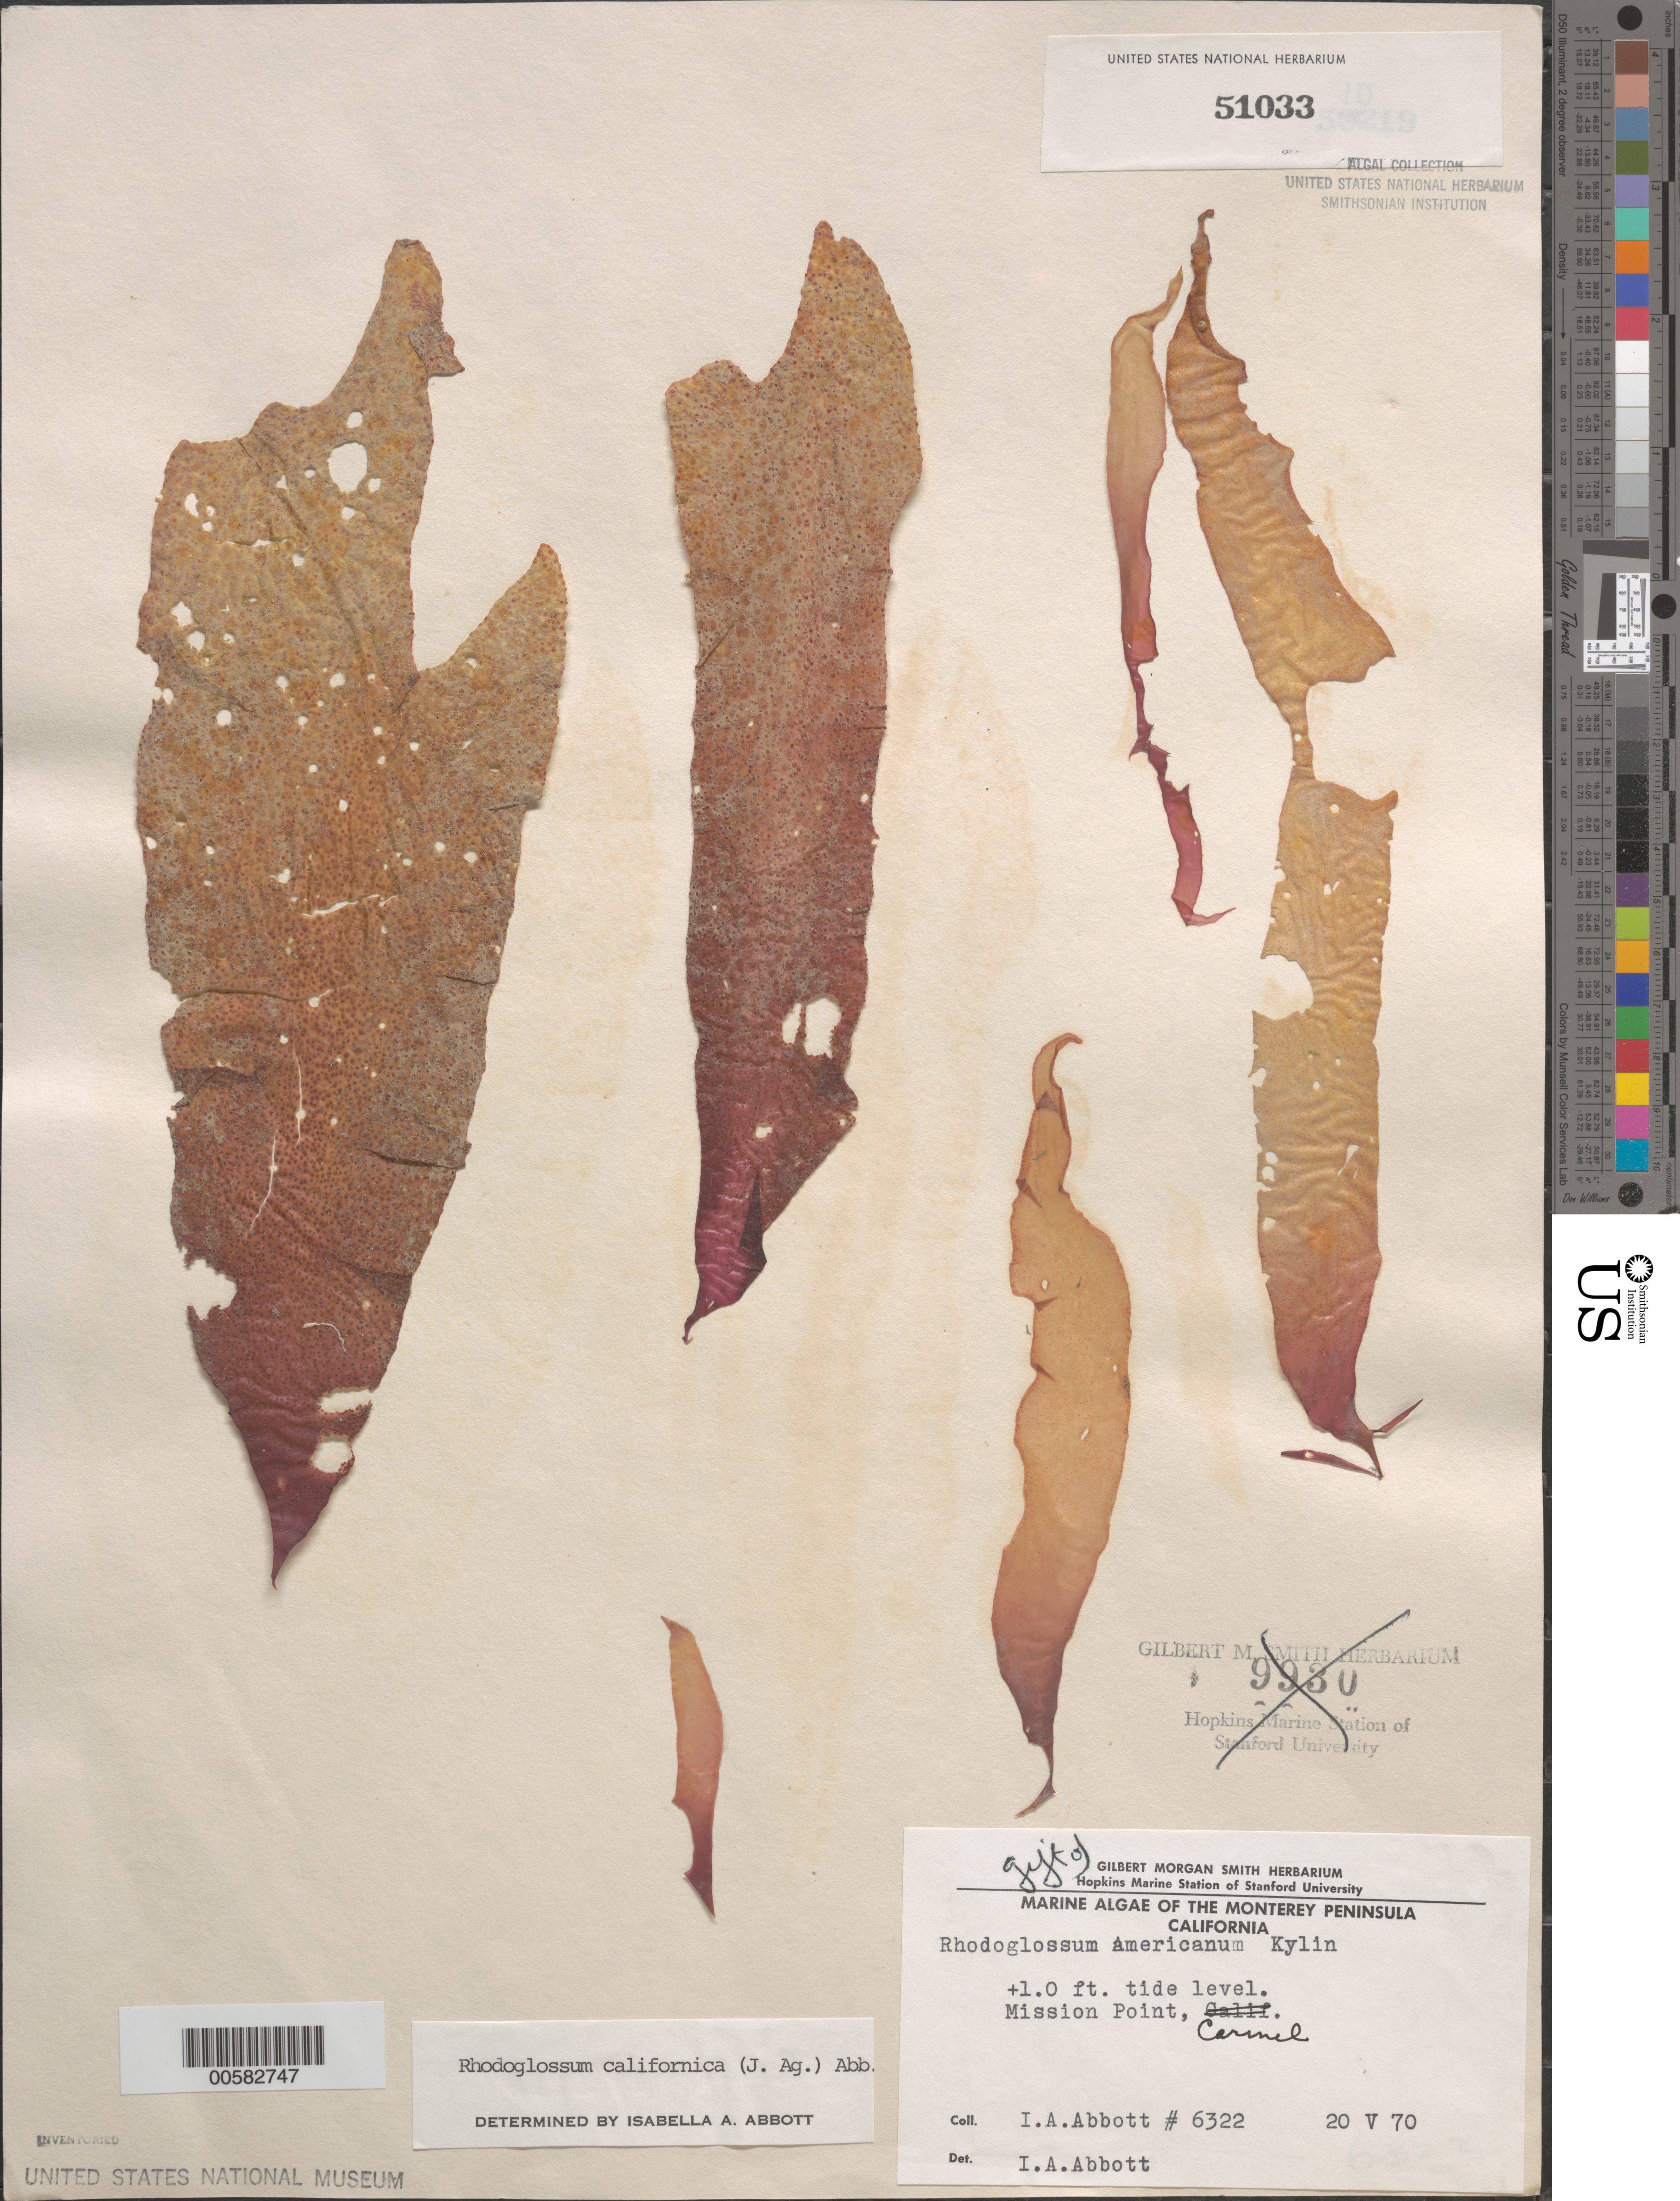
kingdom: Plantae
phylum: Rhodophyta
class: Florideophyceae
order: Gigartinales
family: Gigartinaceae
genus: Mazzaella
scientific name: Mazzaella californica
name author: (J. Agardh) G. De Toni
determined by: Algae name updating Project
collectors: I. A. Abbott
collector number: IAA 6322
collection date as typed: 20 May 1970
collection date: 1970-05-20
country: United States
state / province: California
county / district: Monterey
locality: Mission Point, Carmel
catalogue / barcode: US 51033